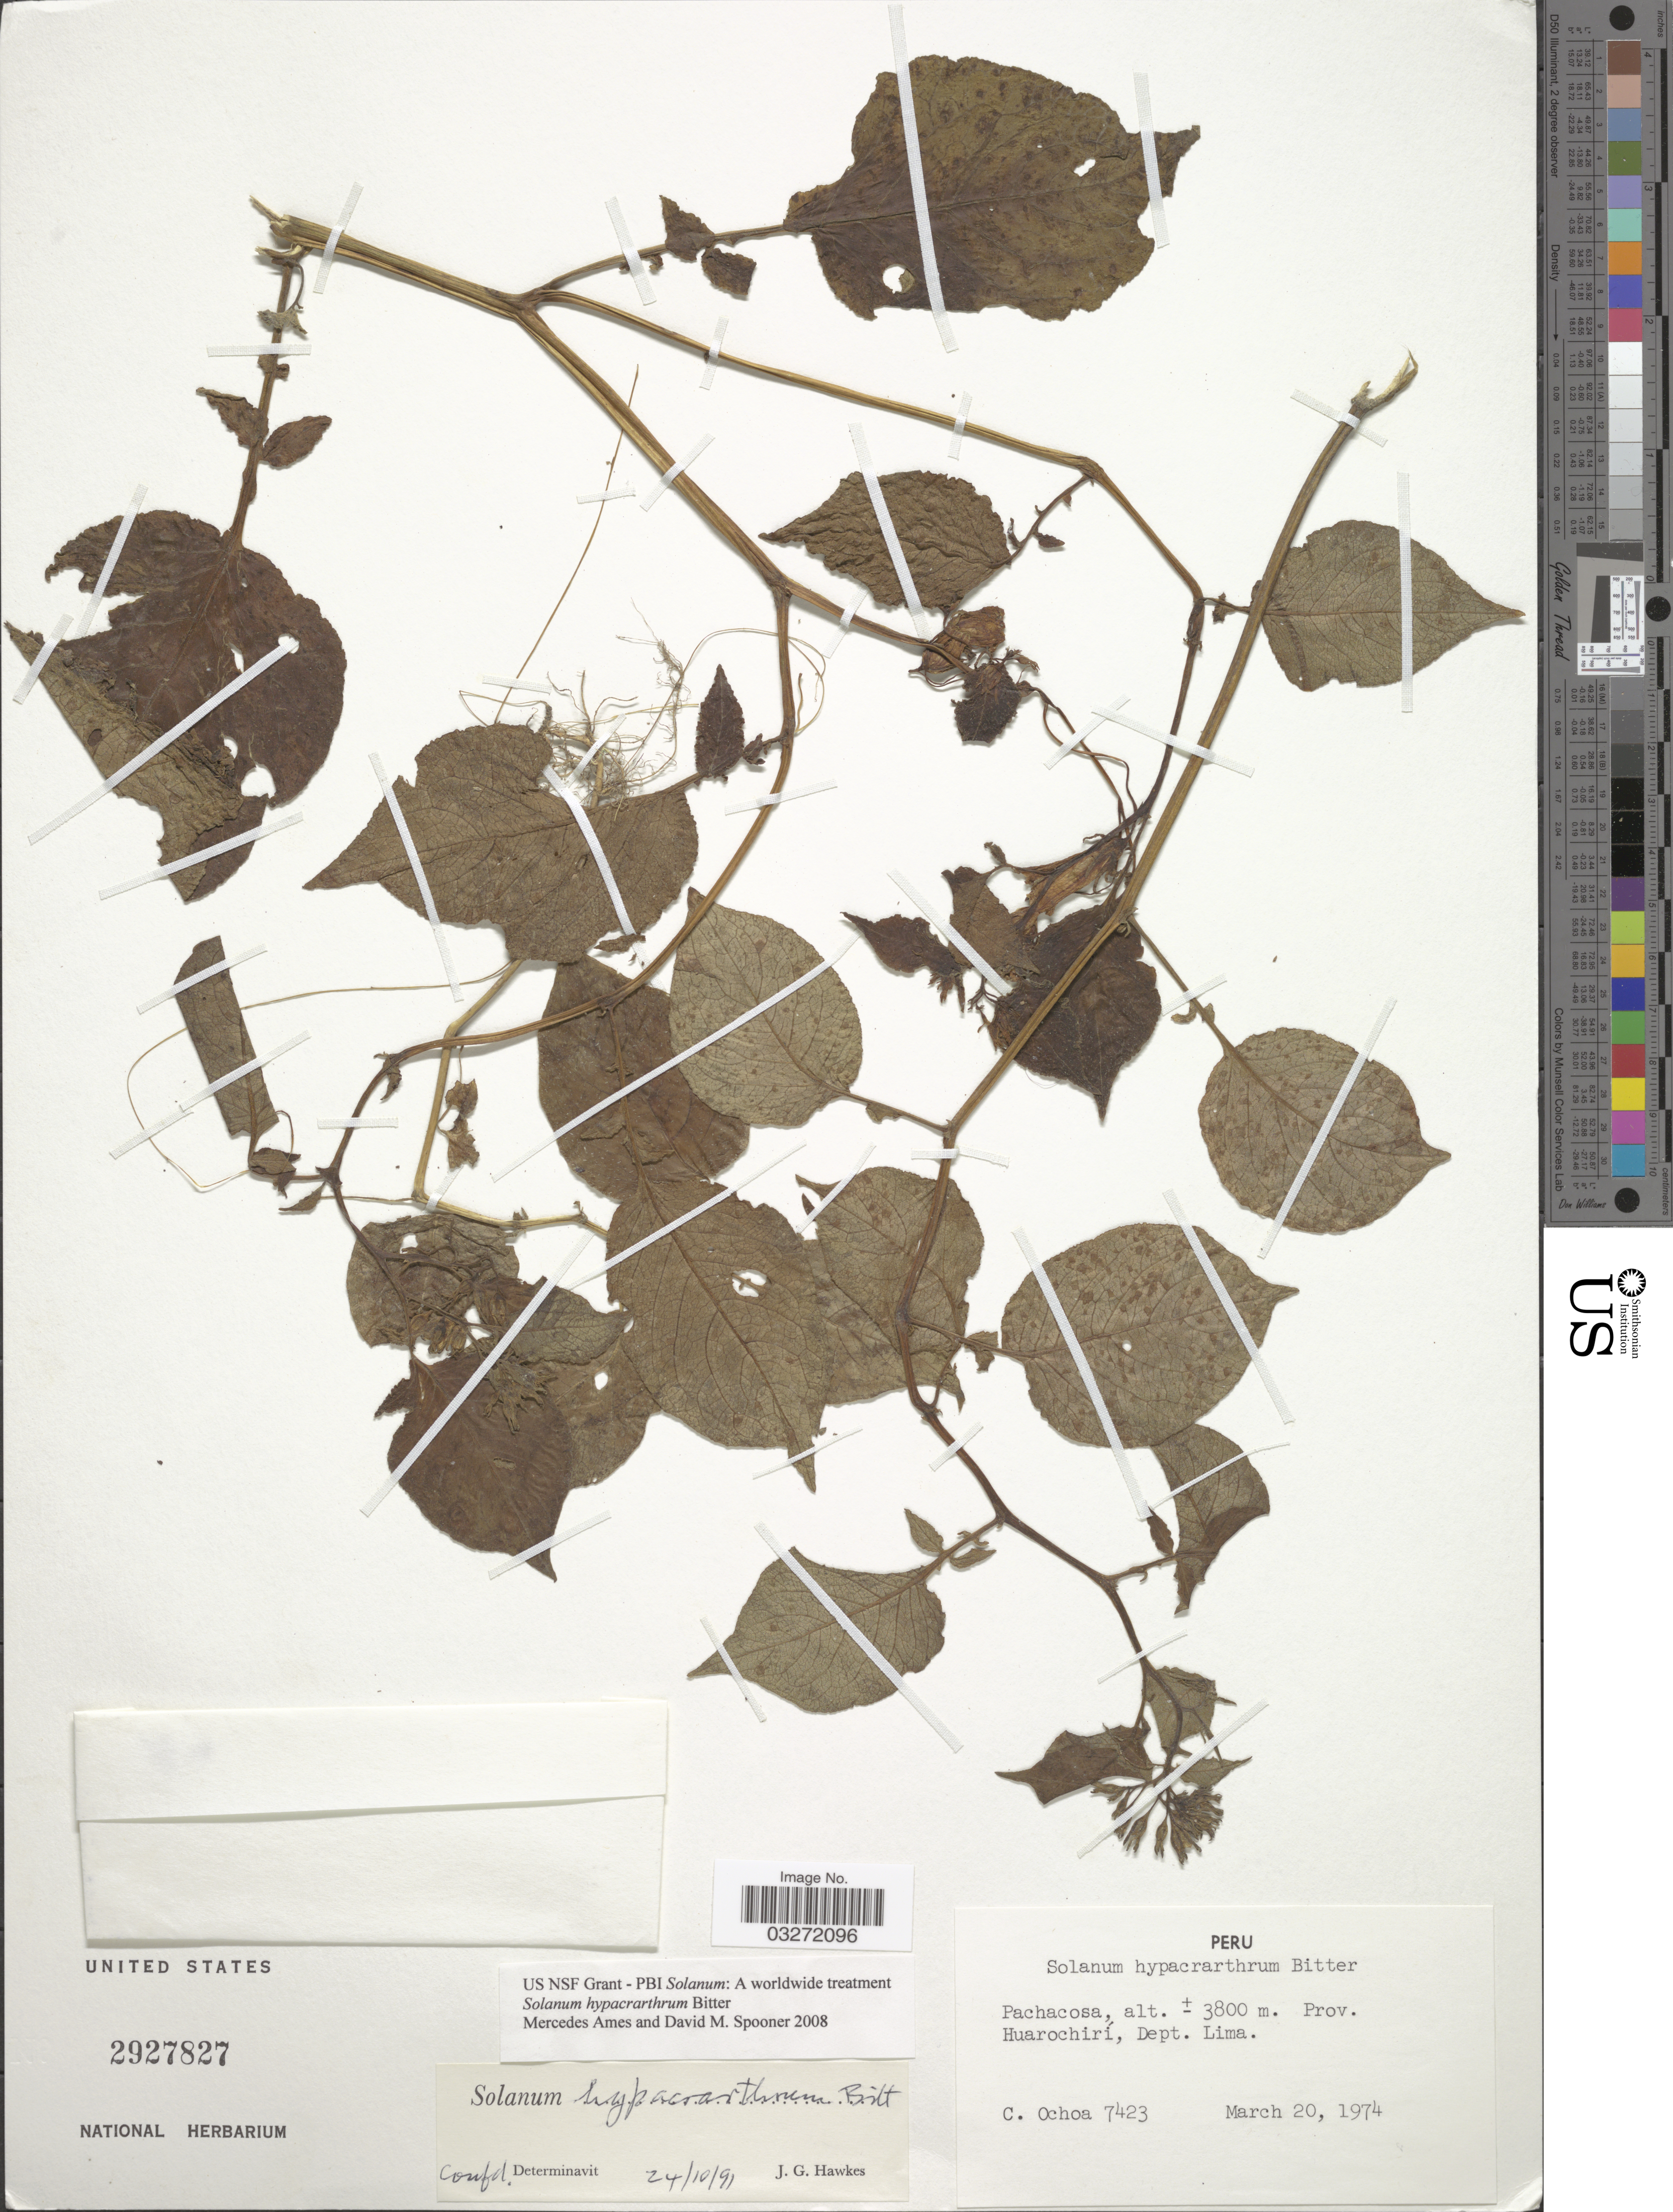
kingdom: Plantae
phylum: Tracheophyta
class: Magnoliopsida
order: Solanales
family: Solanaceae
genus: Solanum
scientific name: Solanum hypacrarthrum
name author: Bitter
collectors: C. Ochoa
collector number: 7423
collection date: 1974-03-20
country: Peru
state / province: Lima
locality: Pachacosa, Prov. Huarochirí, Dept. Lima.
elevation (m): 3800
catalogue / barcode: US 2927827